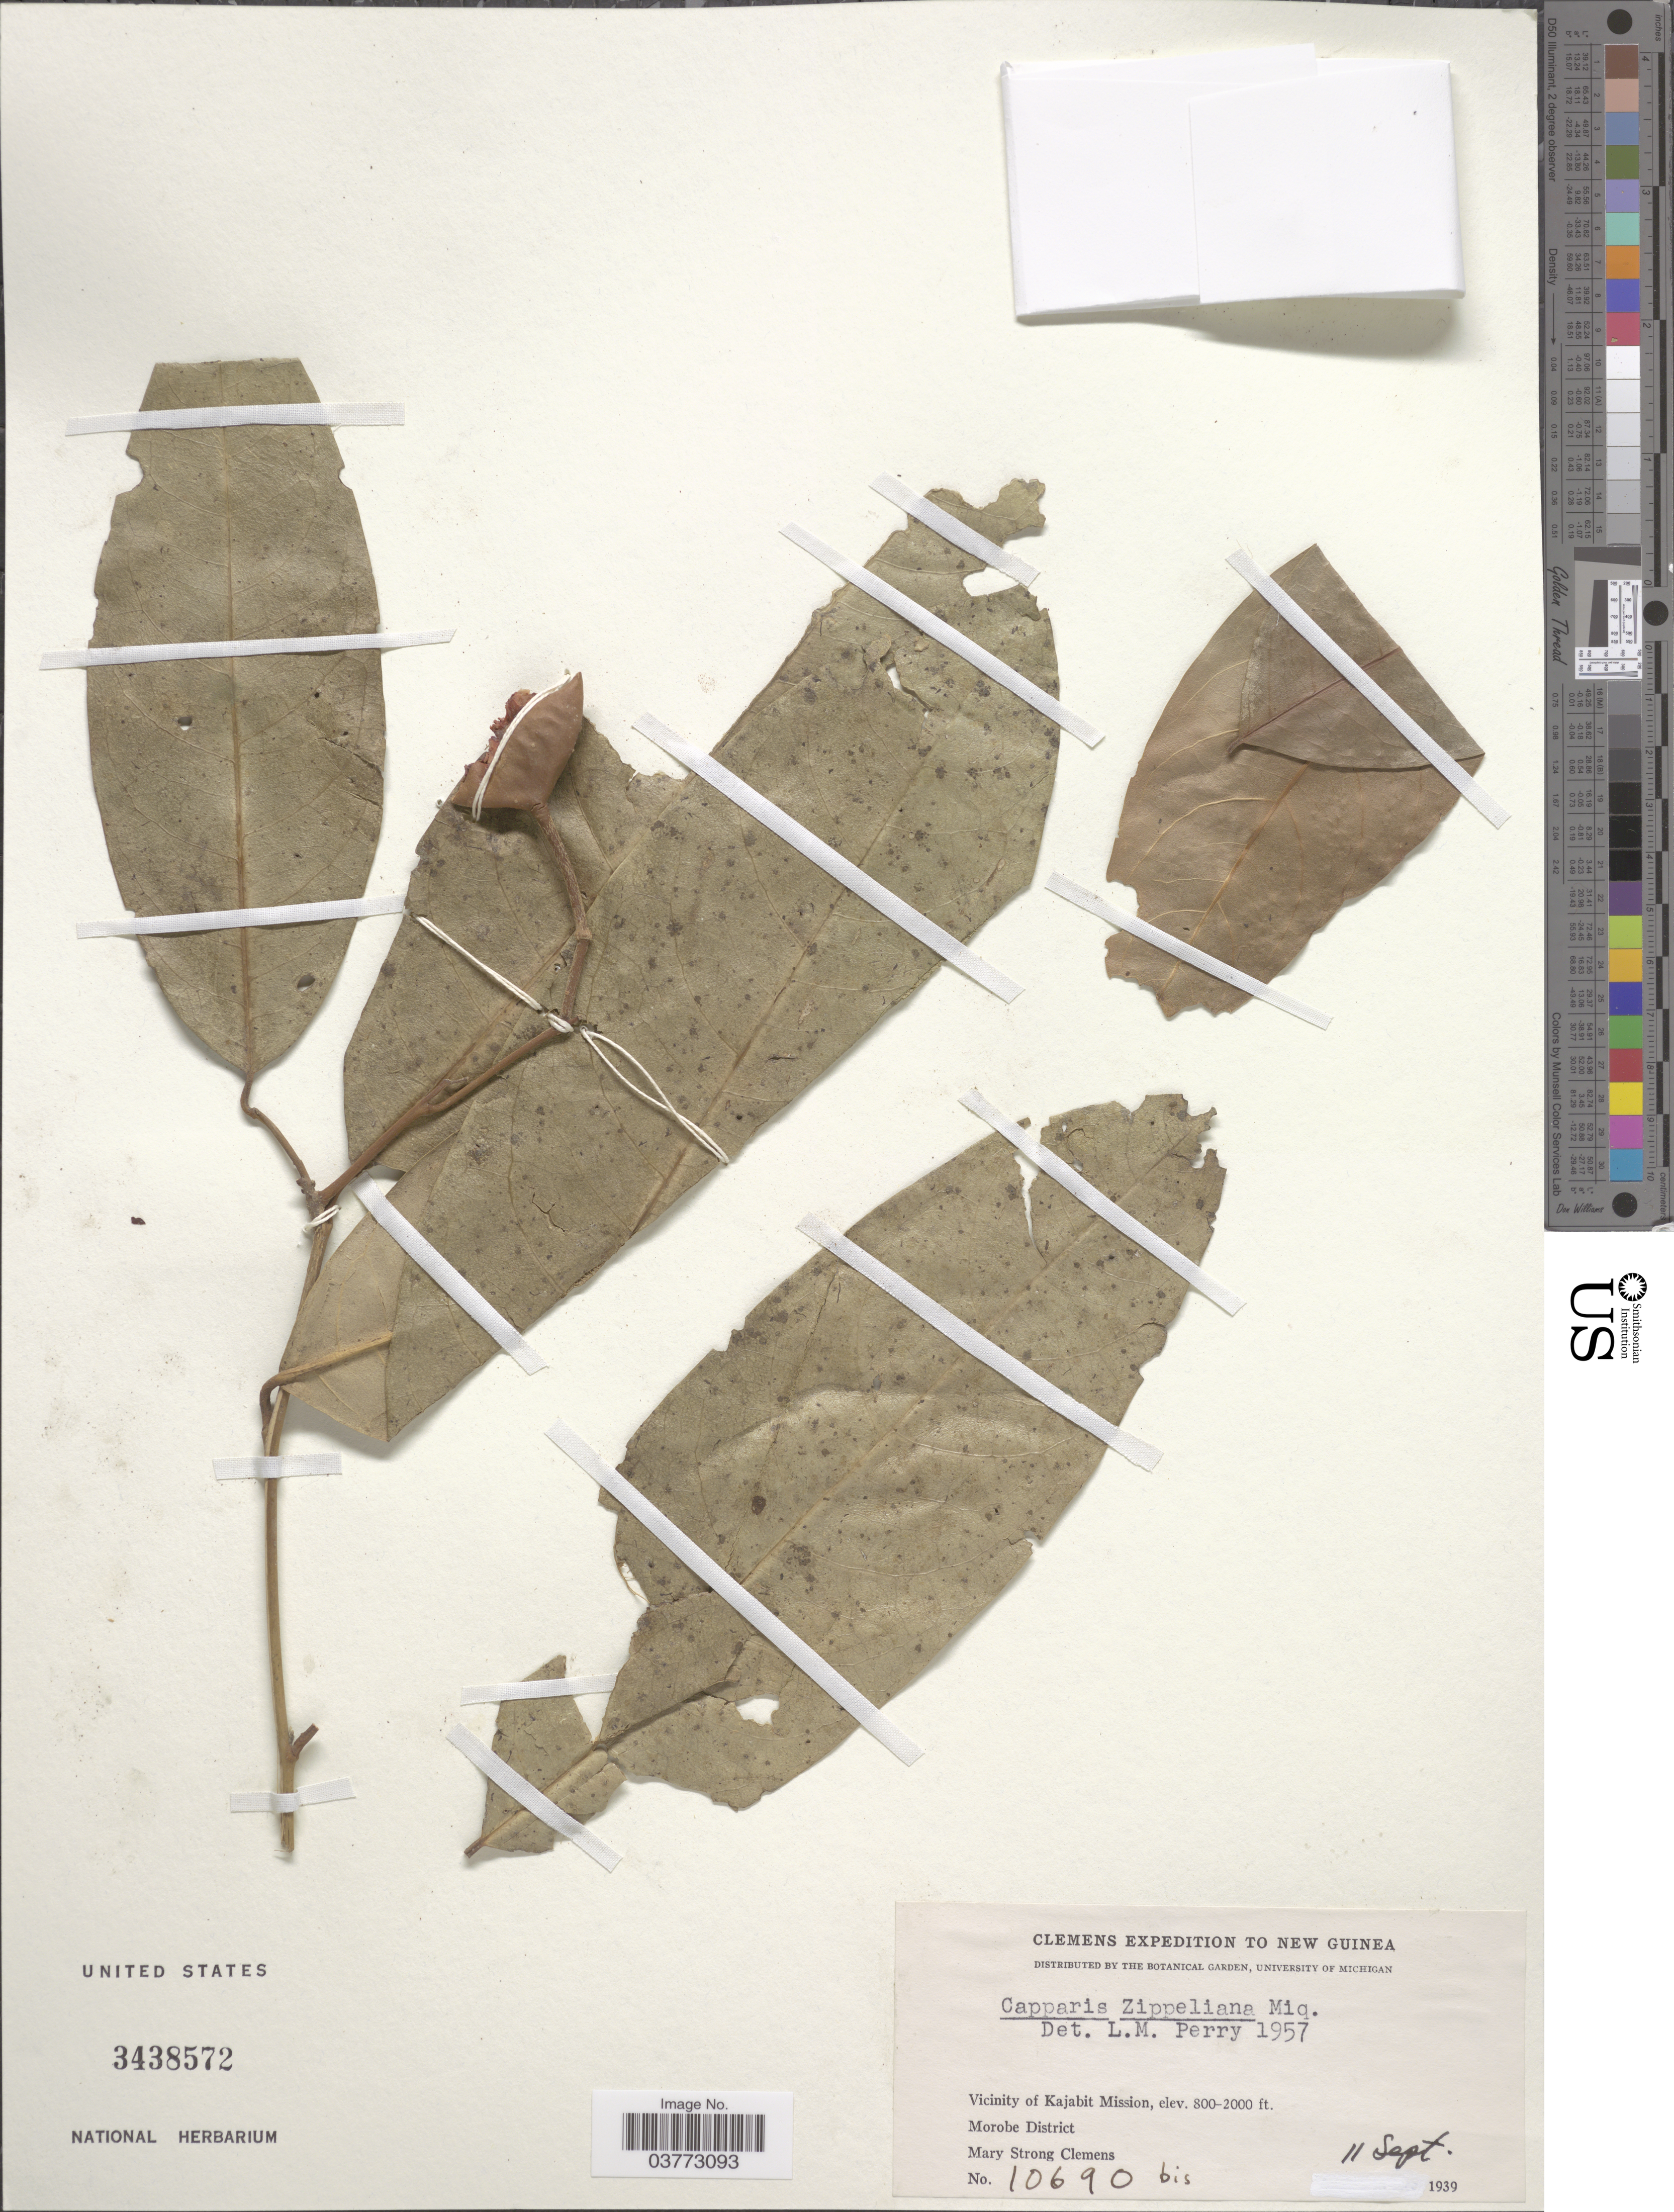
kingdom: Plantae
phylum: Tracheophyta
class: Magnoliopsida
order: Brassicales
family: Capparaceae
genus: Capparis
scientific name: Capparis zippeliana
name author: Miq.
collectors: M. S. Clemens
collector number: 10690bis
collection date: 1939-09-11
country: Papua New Guinea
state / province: Morobe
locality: New Guinea. Vicinity of Kajabit Mission. Morobe District.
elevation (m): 244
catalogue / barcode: US 3438572